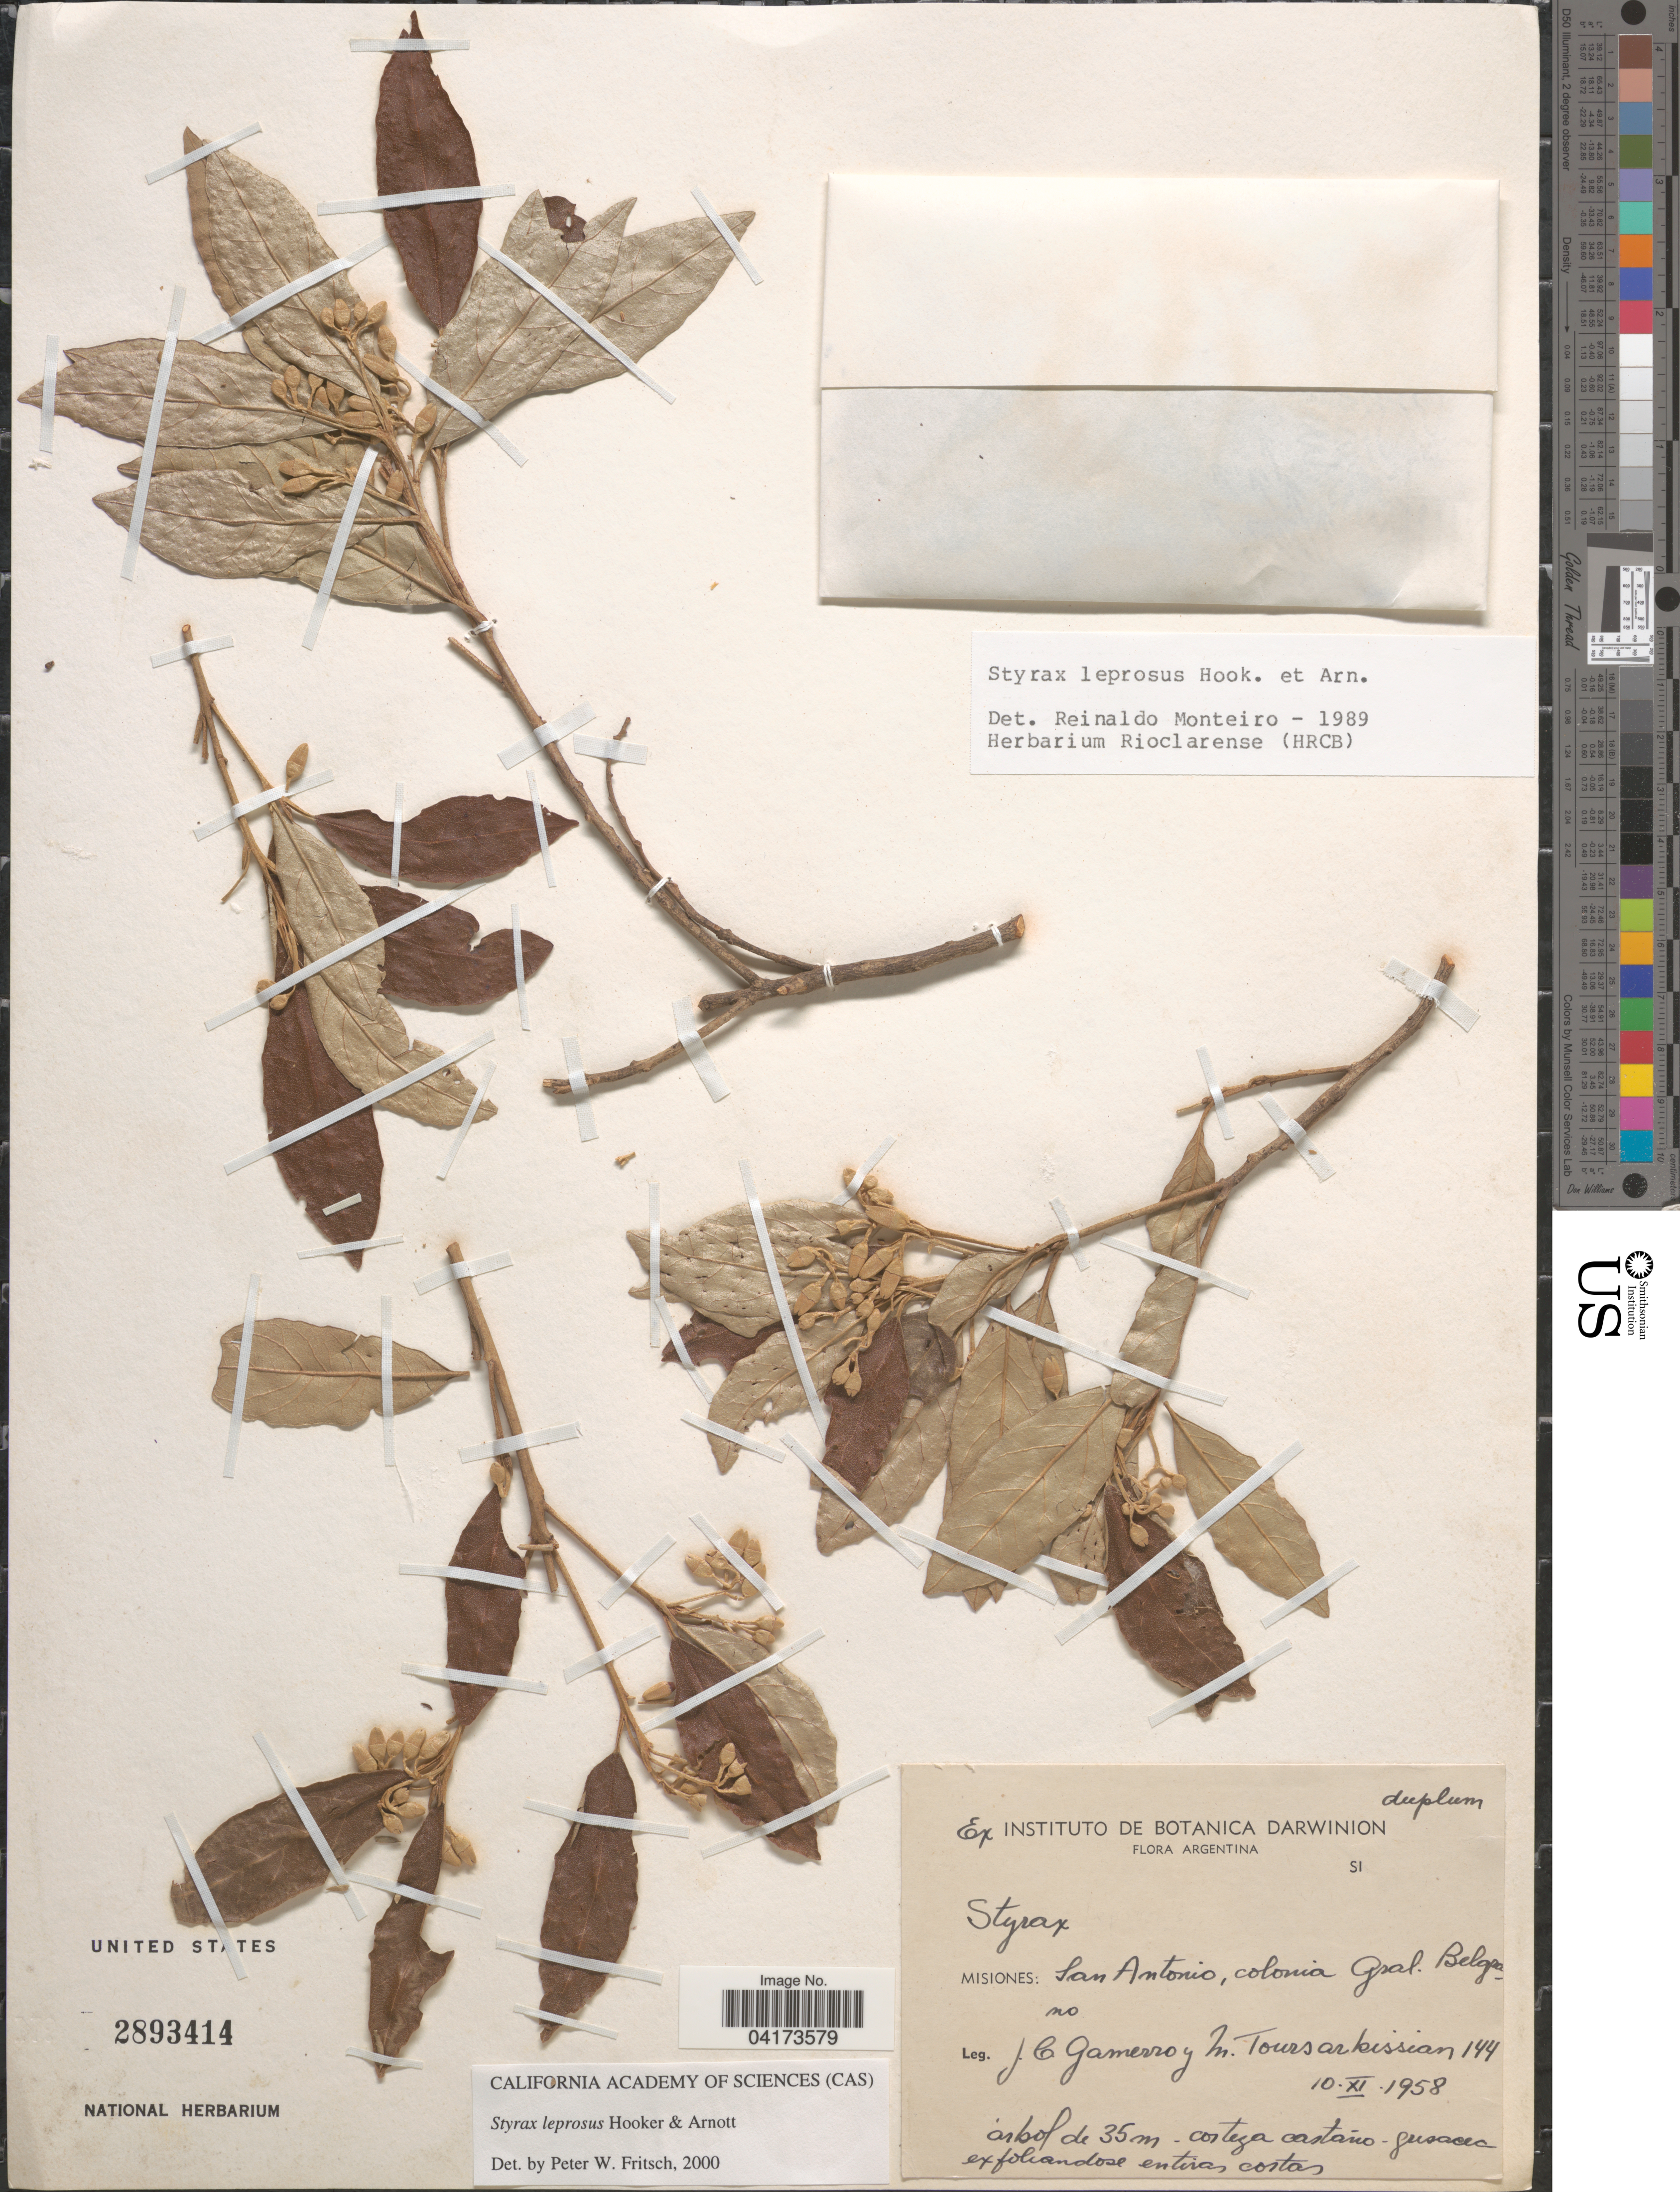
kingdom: Plantae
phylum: Tracheophyta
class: Magnoliopsida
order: Ericales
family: Styracaceae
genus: Styrax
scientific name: Styrax leprosus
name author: Hook. & Arn.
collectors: J. Gamerro & M. Toursarkissian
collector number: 144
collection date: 1958-11-10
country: Argentina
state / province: Misiones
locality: San Antonio, colonia Gral. Belgrano.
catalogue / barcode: US 2893414